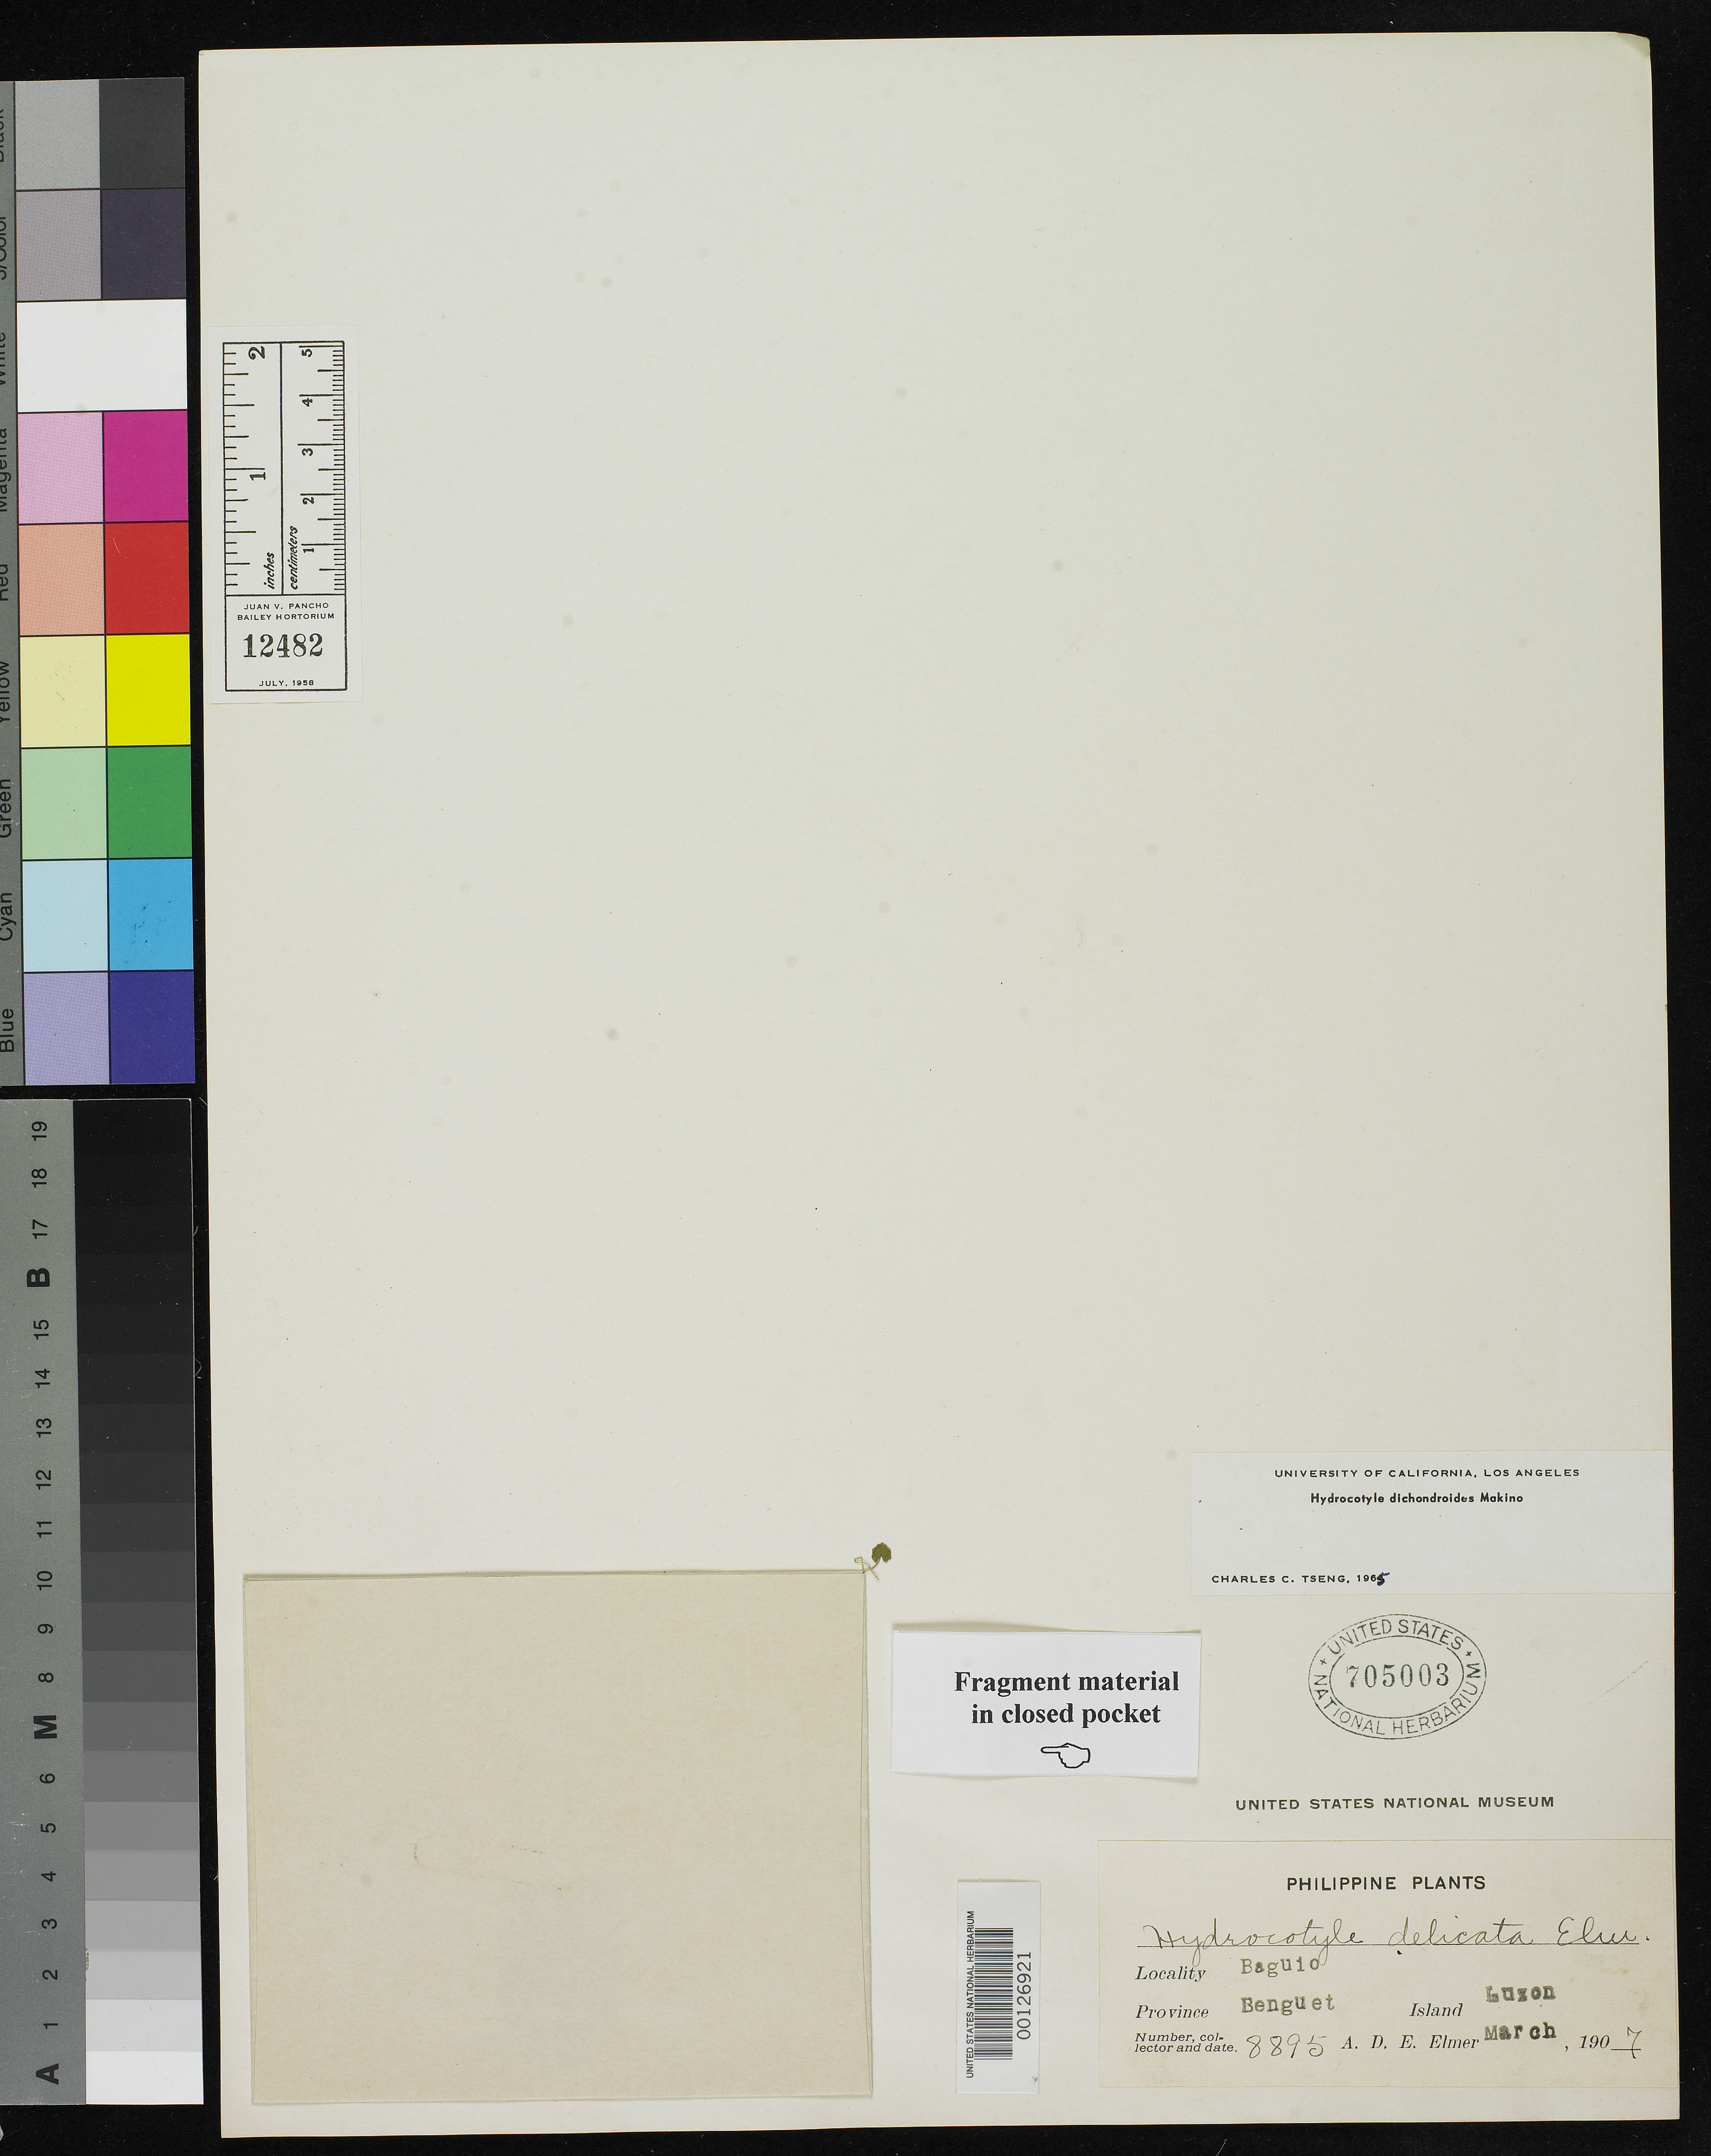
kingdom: Plantae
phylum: Tracheophyta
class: Magnoliopsida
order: Apiales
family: Araliaceae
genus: Hydrocotyle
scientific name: Hydrocotyle delicata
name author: Elmer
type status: Isotype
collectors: A. D. E. Elmer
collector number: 8895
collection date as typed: Mar 1907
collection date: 1907-03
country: Philippines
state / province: Cordillera (Administrative Region)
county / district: Benguet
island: Luzon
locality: Baguio.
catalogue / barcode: US 705003